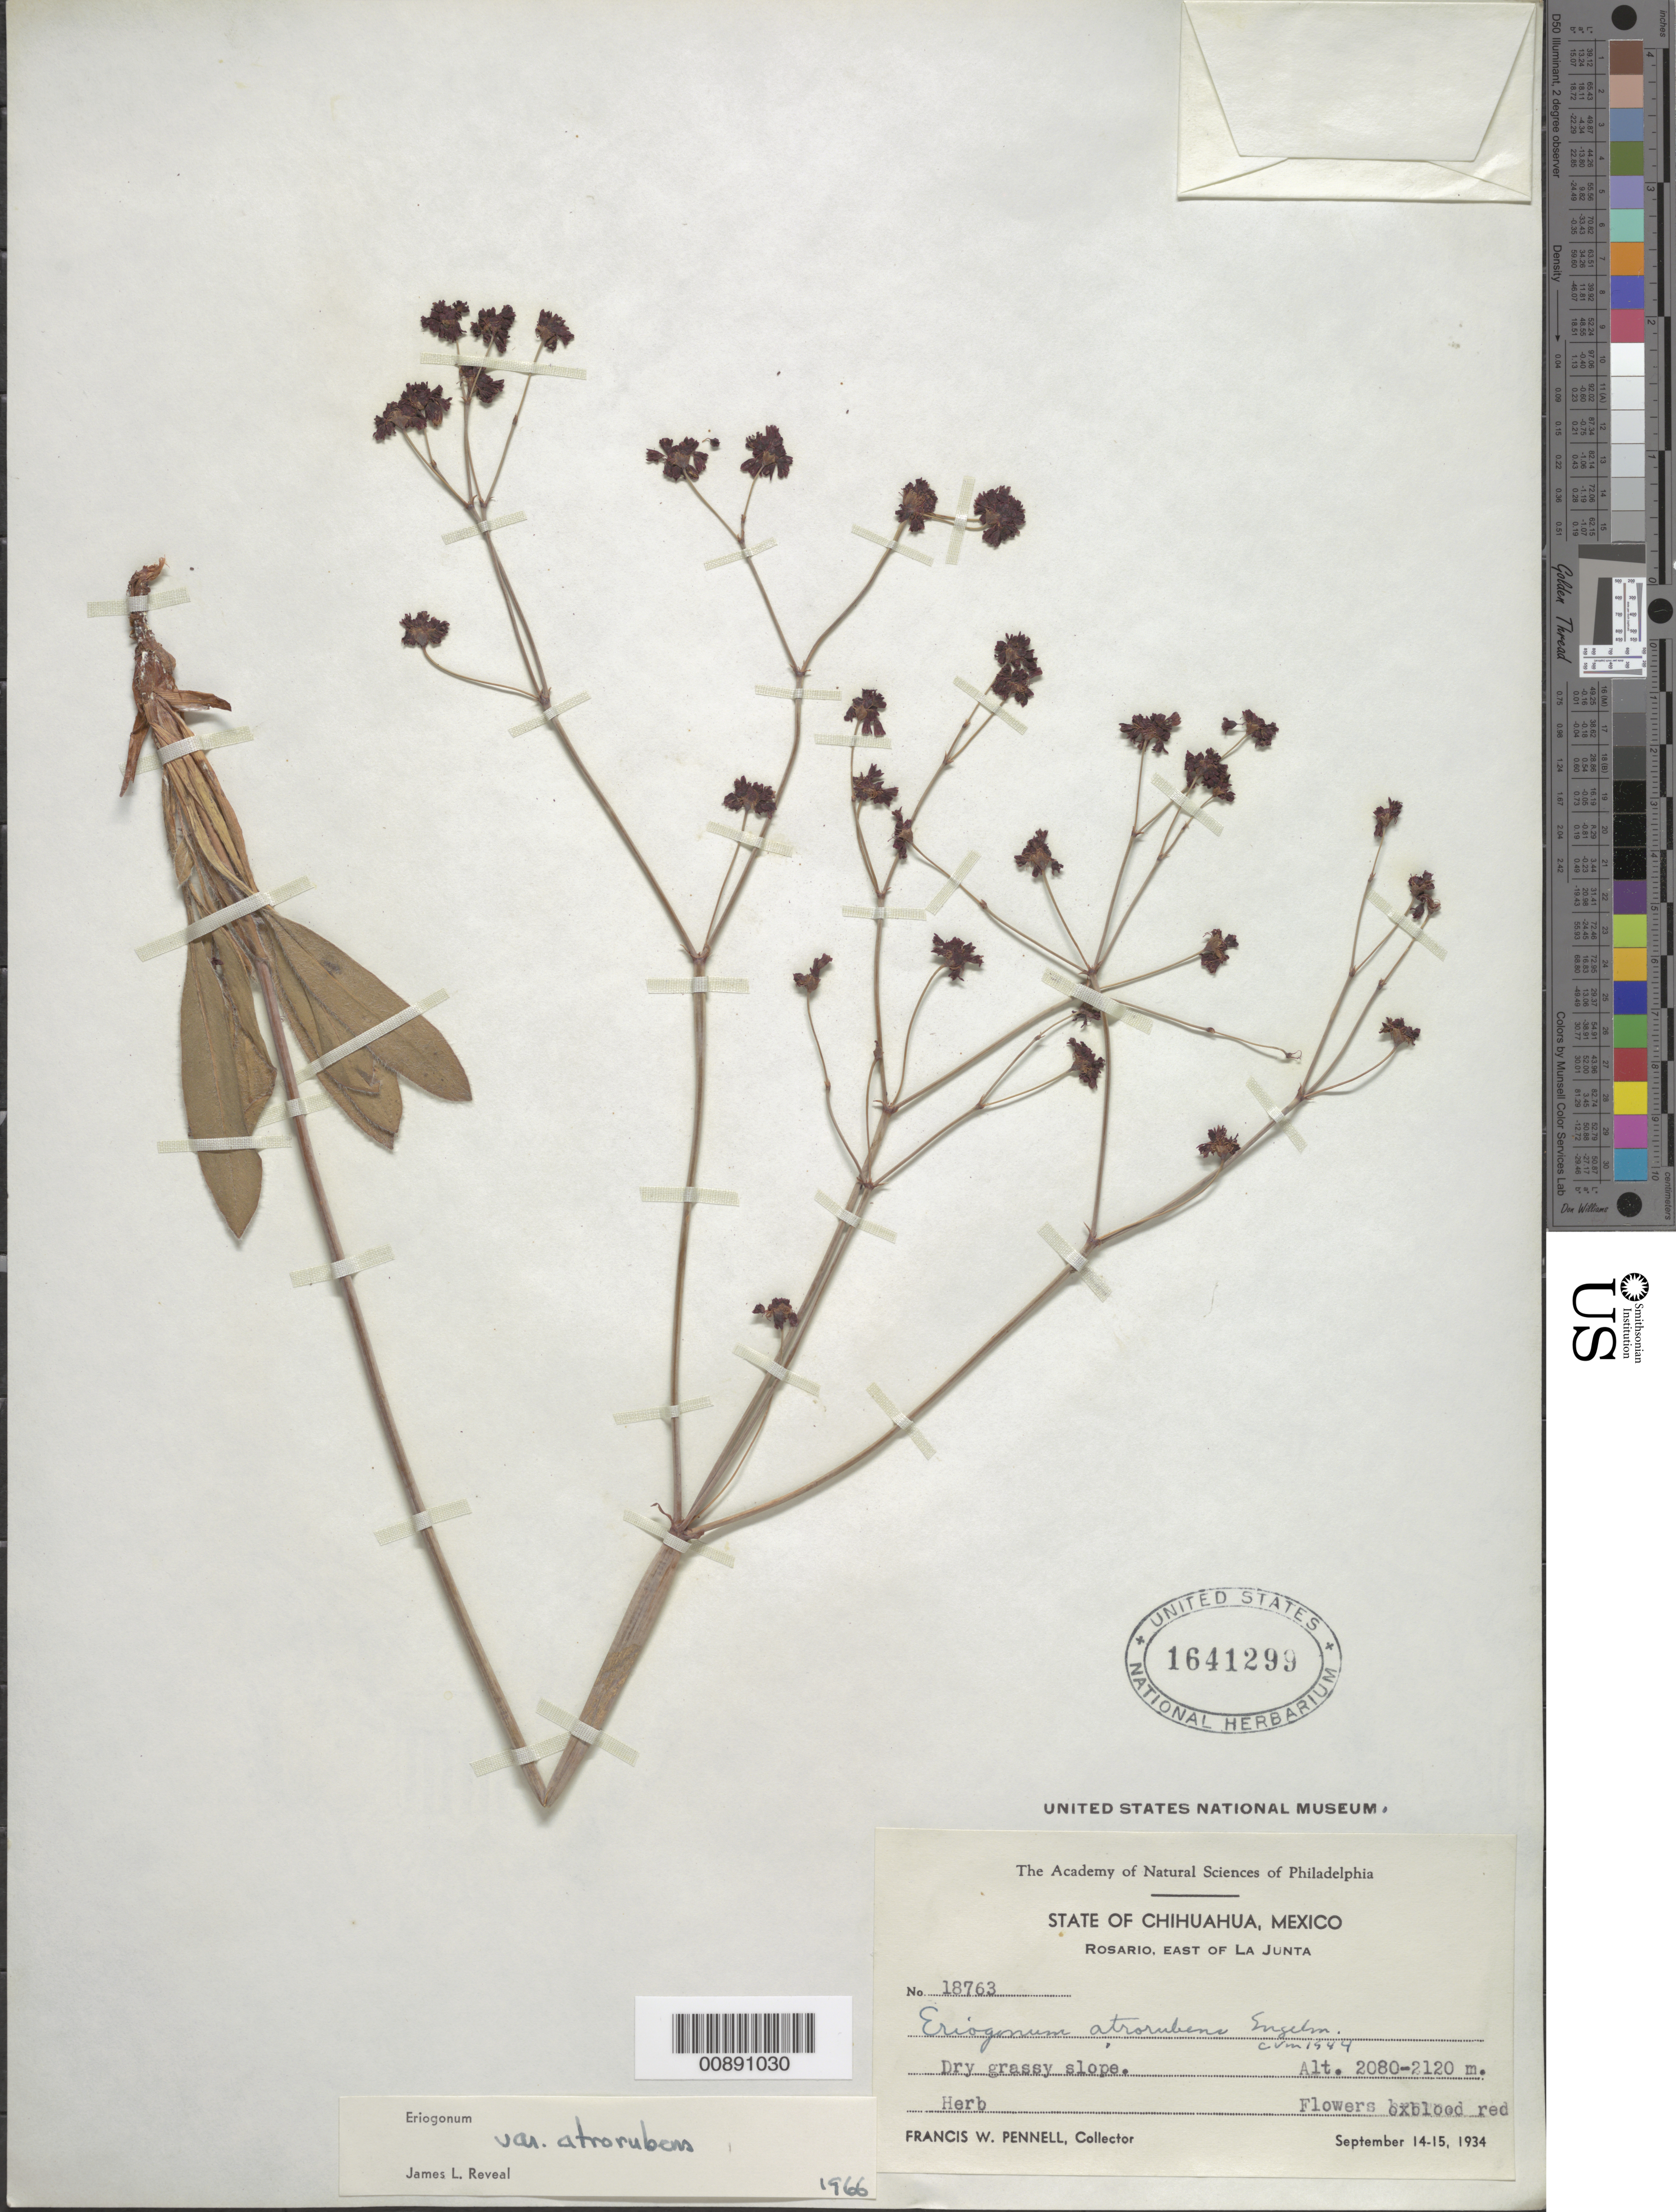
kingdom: Plantae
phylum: Tracheophyta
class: Magnoliopsida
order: Caryophyllales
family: Polygonaceae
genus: Eriogonum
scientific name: Eriogonum atrorubens var. atrorubens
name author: Engelm.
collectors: F. W. Pennell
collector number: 18763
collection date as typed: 14 Sep 1934 to 15 Sep 1934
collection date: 1934-09-14/1934-09-15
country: Mexico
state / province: Chihuahua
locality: Rosario, east of La Junta, Chihuahua.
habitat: Dry grassy slope.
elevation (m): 2120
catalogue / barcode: US 1641299